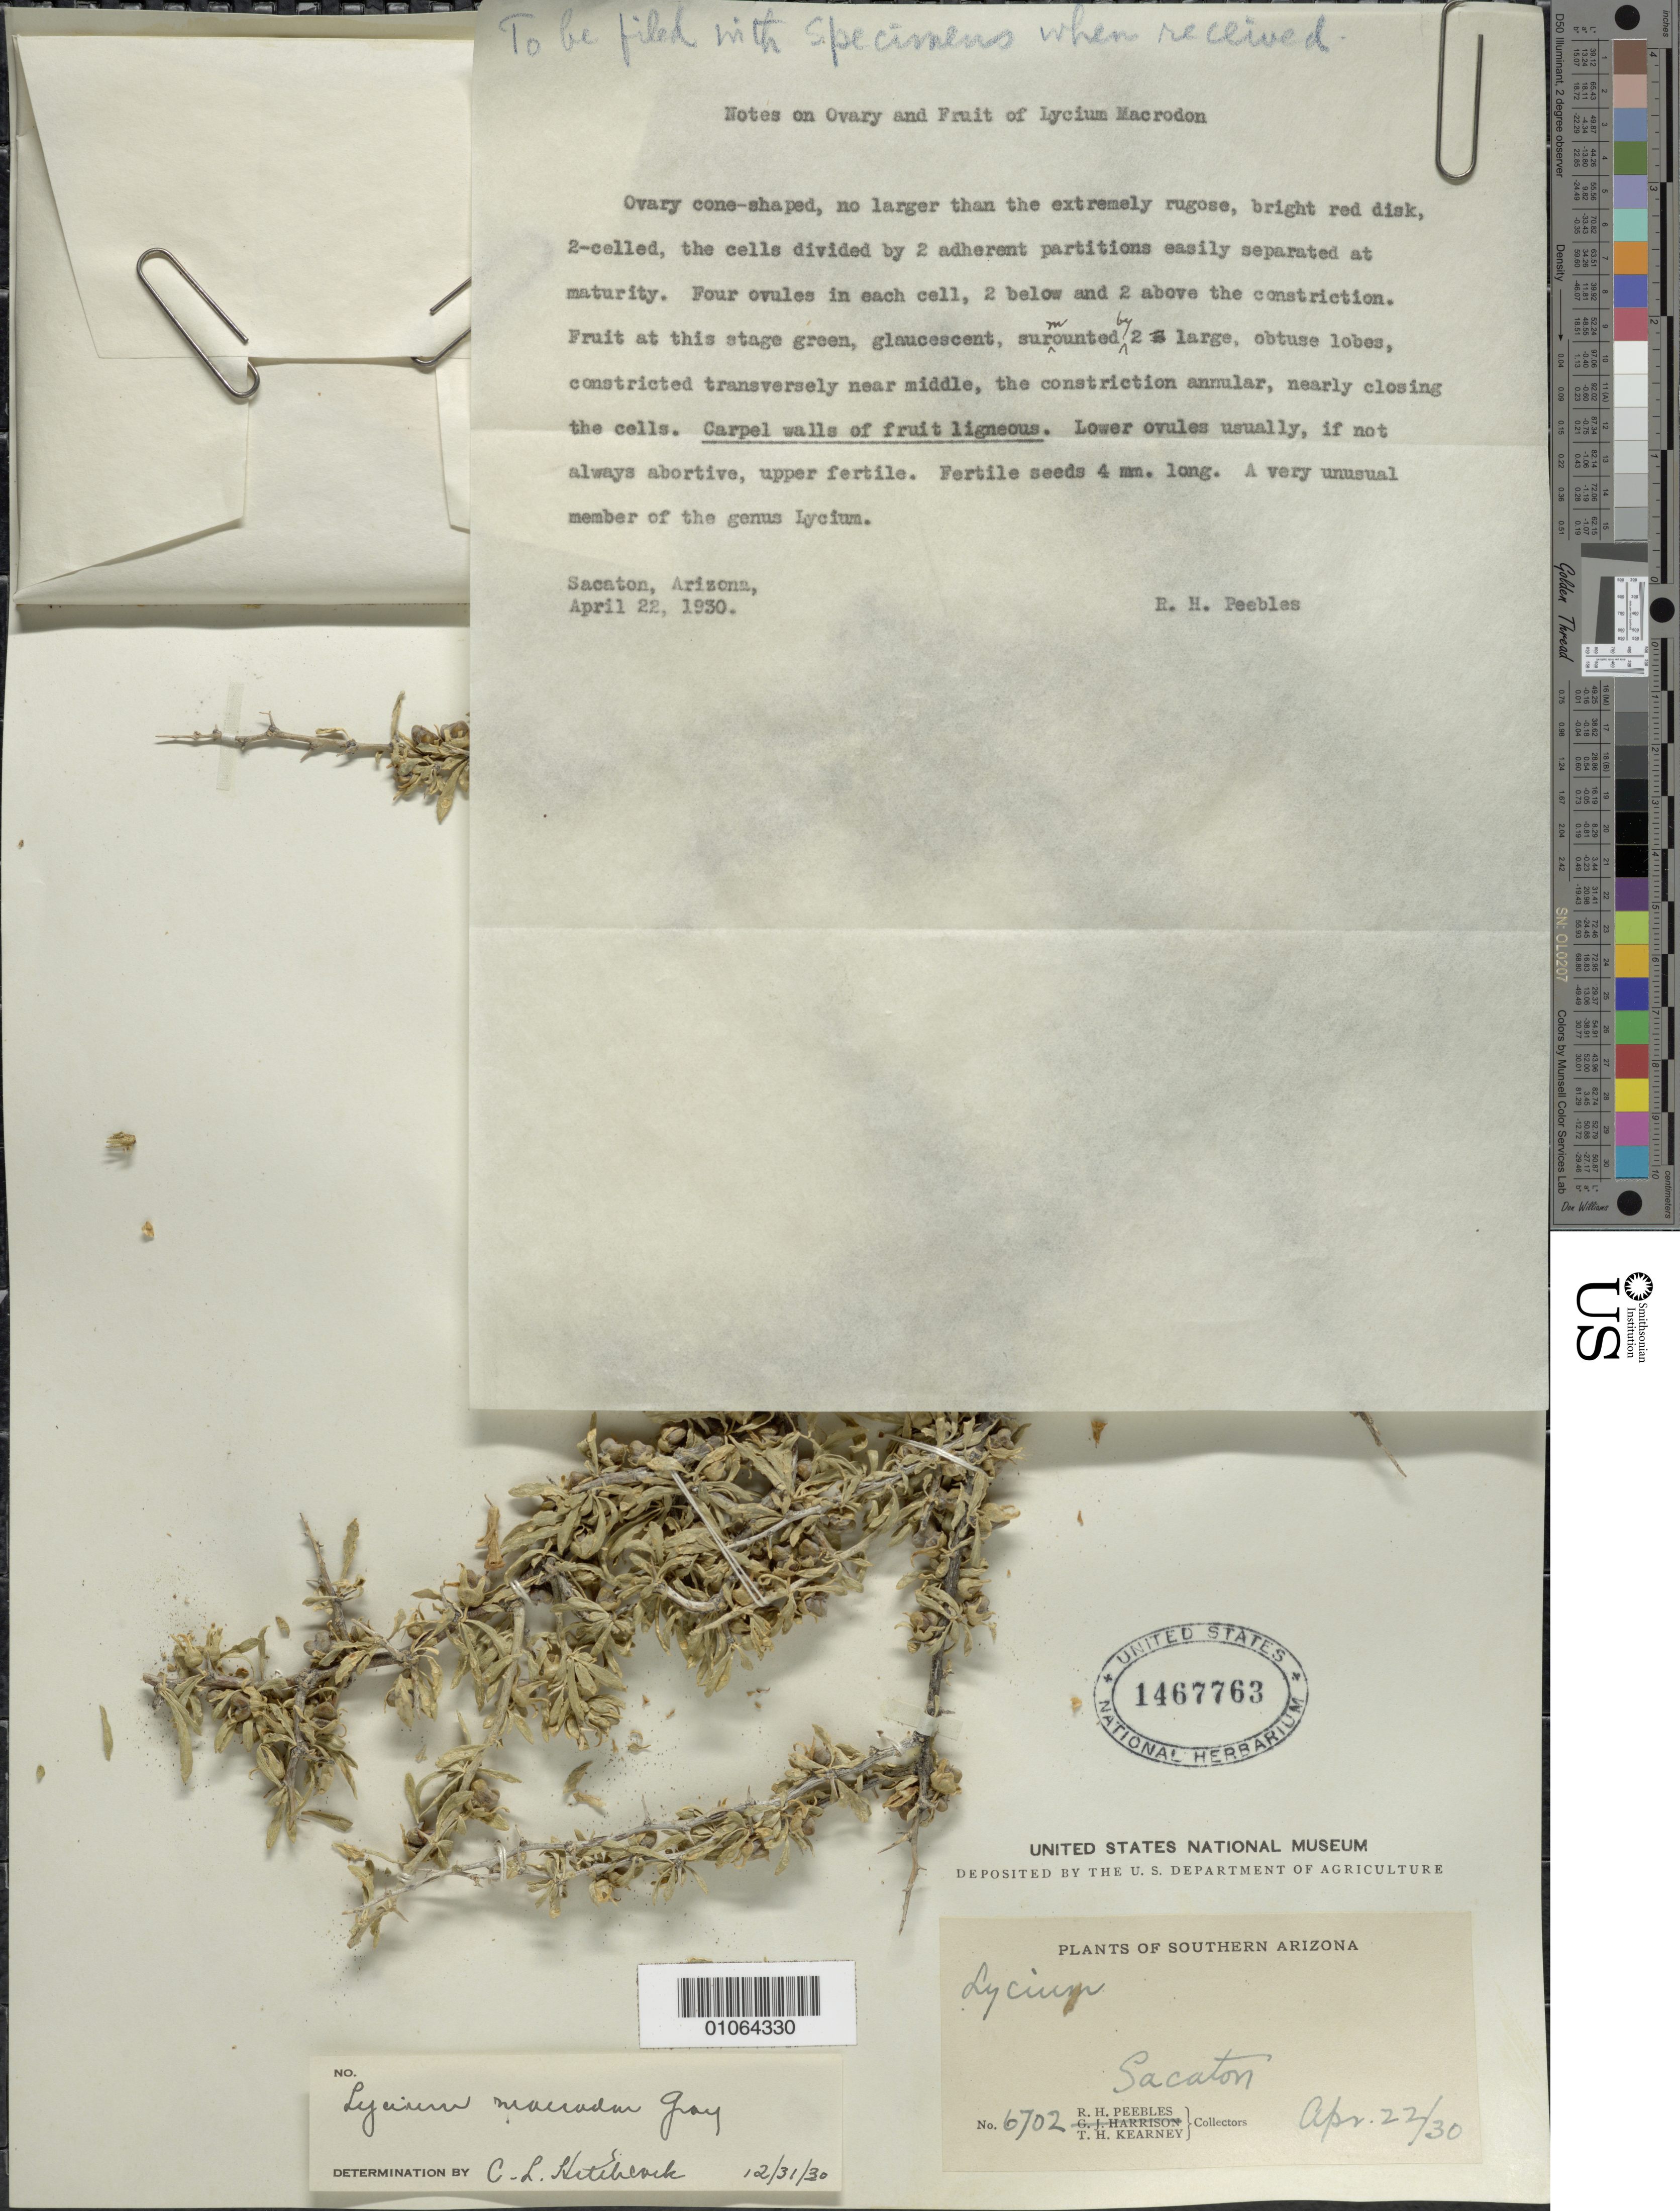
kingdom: Plantae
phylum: Tracheophyta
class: Magnoliopsida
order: Solanales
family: Solanaceae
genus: Lycium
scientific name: Lycium macrodon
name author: A. Gray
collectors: R. H. Peebles & T. H. Kearney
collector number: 6702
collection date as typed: Transcribed d/m/y: 22/4/30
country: United States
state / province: Arizona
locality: Southern Arizona, Sacaton.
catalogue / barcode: US 1467763